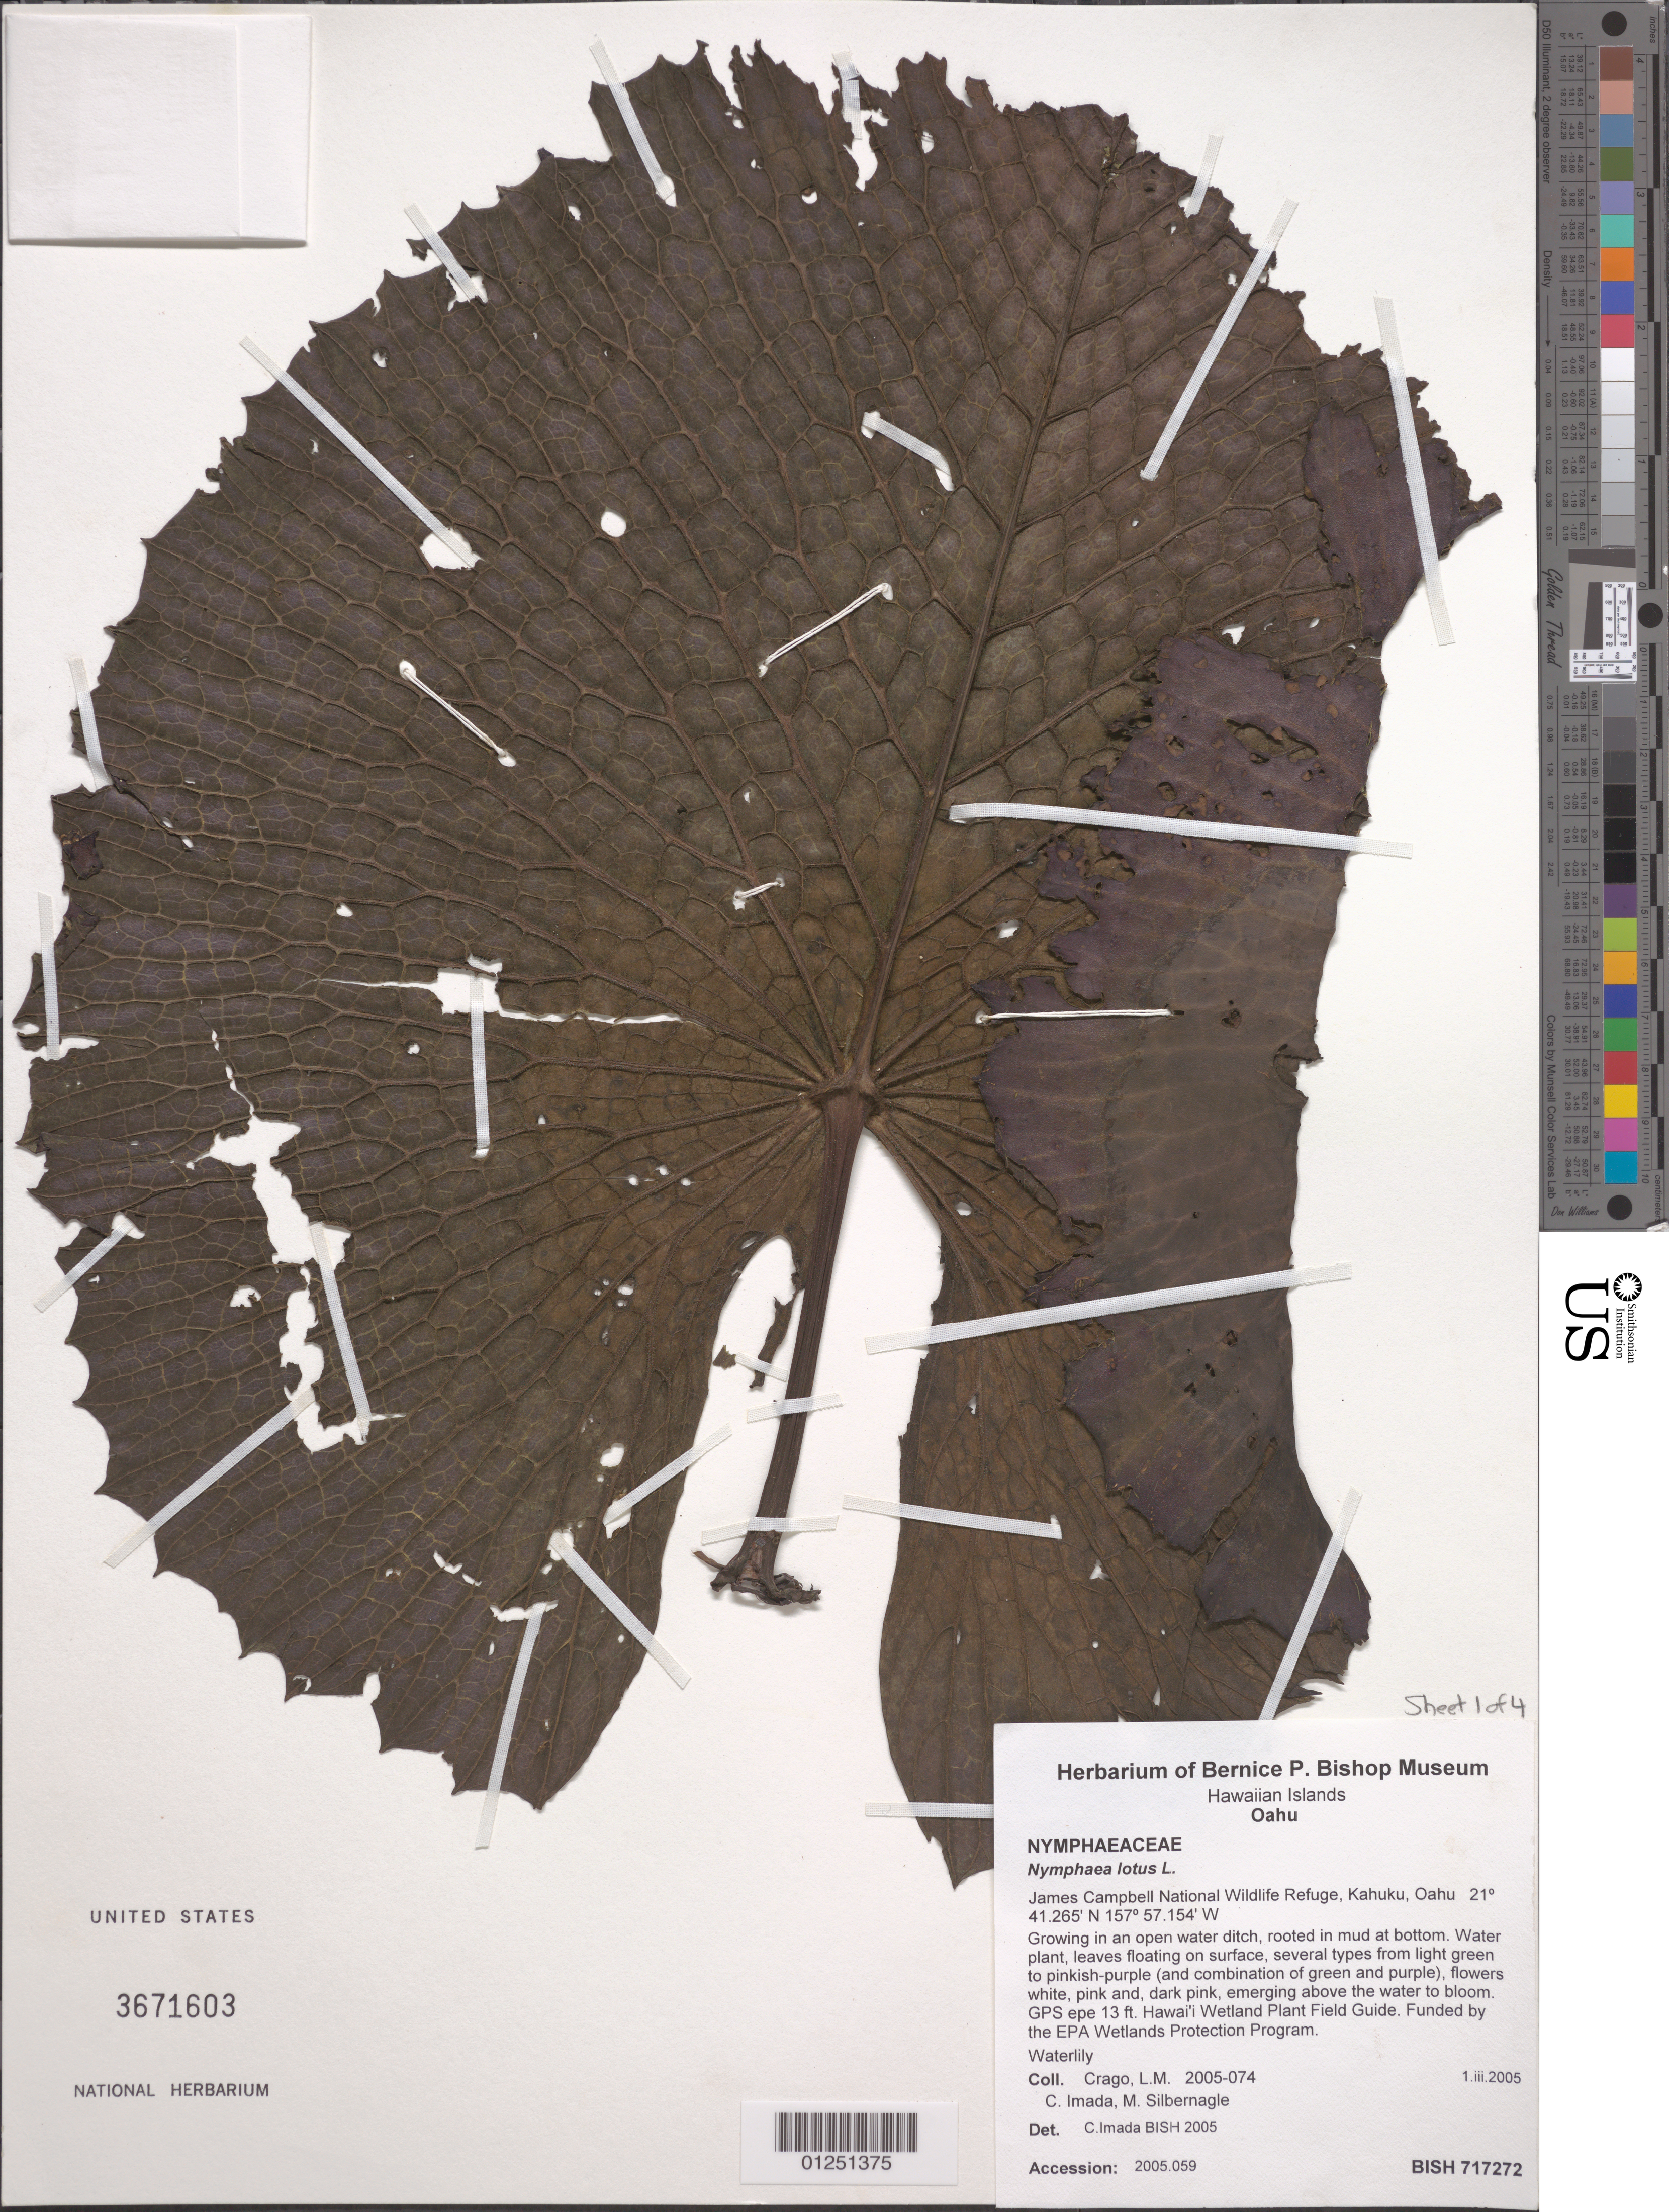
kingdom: Plantae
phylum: Tracheophyta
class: Magnoliopsida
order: Nymphaeales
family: Nymphaeaceae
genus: Nymphaea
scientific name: Nymphaea lotus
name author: L.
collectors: L. Crago, C. Imada & M. Silbernagle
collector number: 2005-074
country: United States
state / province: Hawaii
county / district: Honolulu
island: Oahu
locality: James Campbell National Wildlife Refuge, Kahuku, in an open water ditch.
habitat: Open water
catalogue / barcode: US 3671603